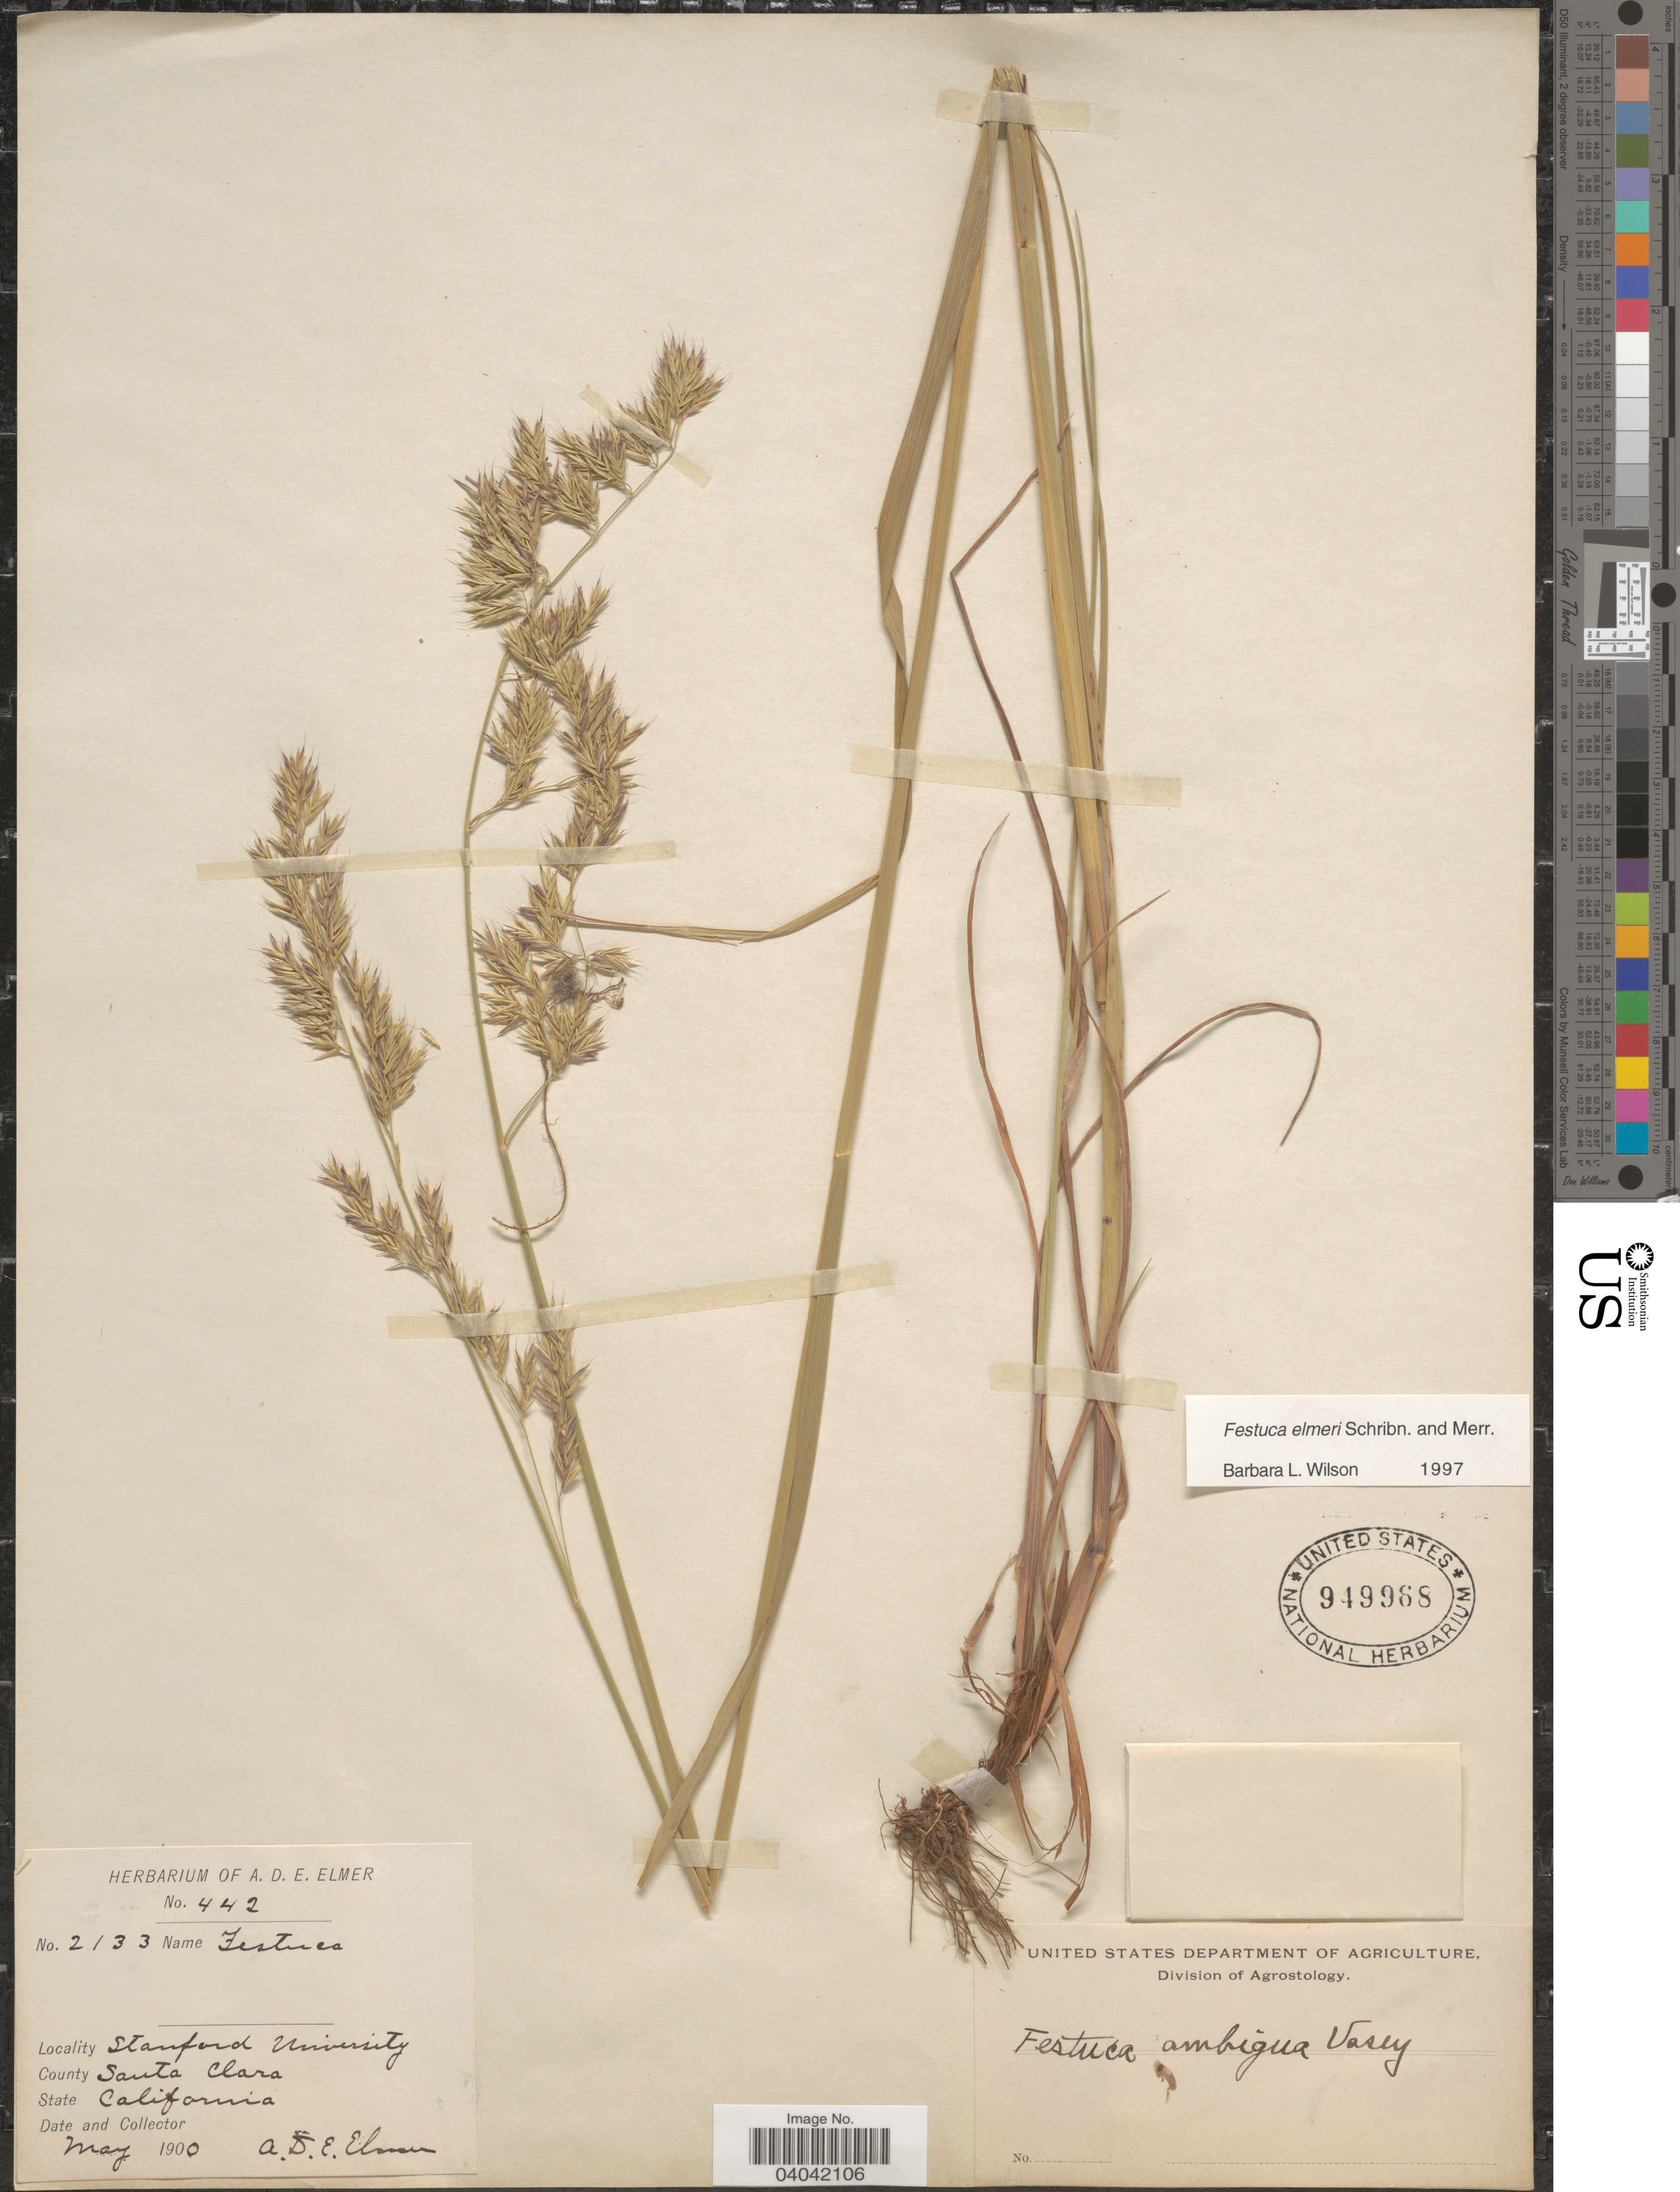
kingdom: Plantae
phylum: Tracheophyta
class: Liliopsida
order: Poales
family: Poaceae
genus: Festuca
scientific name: Festuca elmeri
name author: Scribn. & Merr.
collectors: A. D. E. Elmer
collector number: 2133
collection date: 1900-05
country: United States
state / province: California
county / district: Santa Clara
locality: Stanford University, County Santa Clara.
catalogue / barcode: US 949968